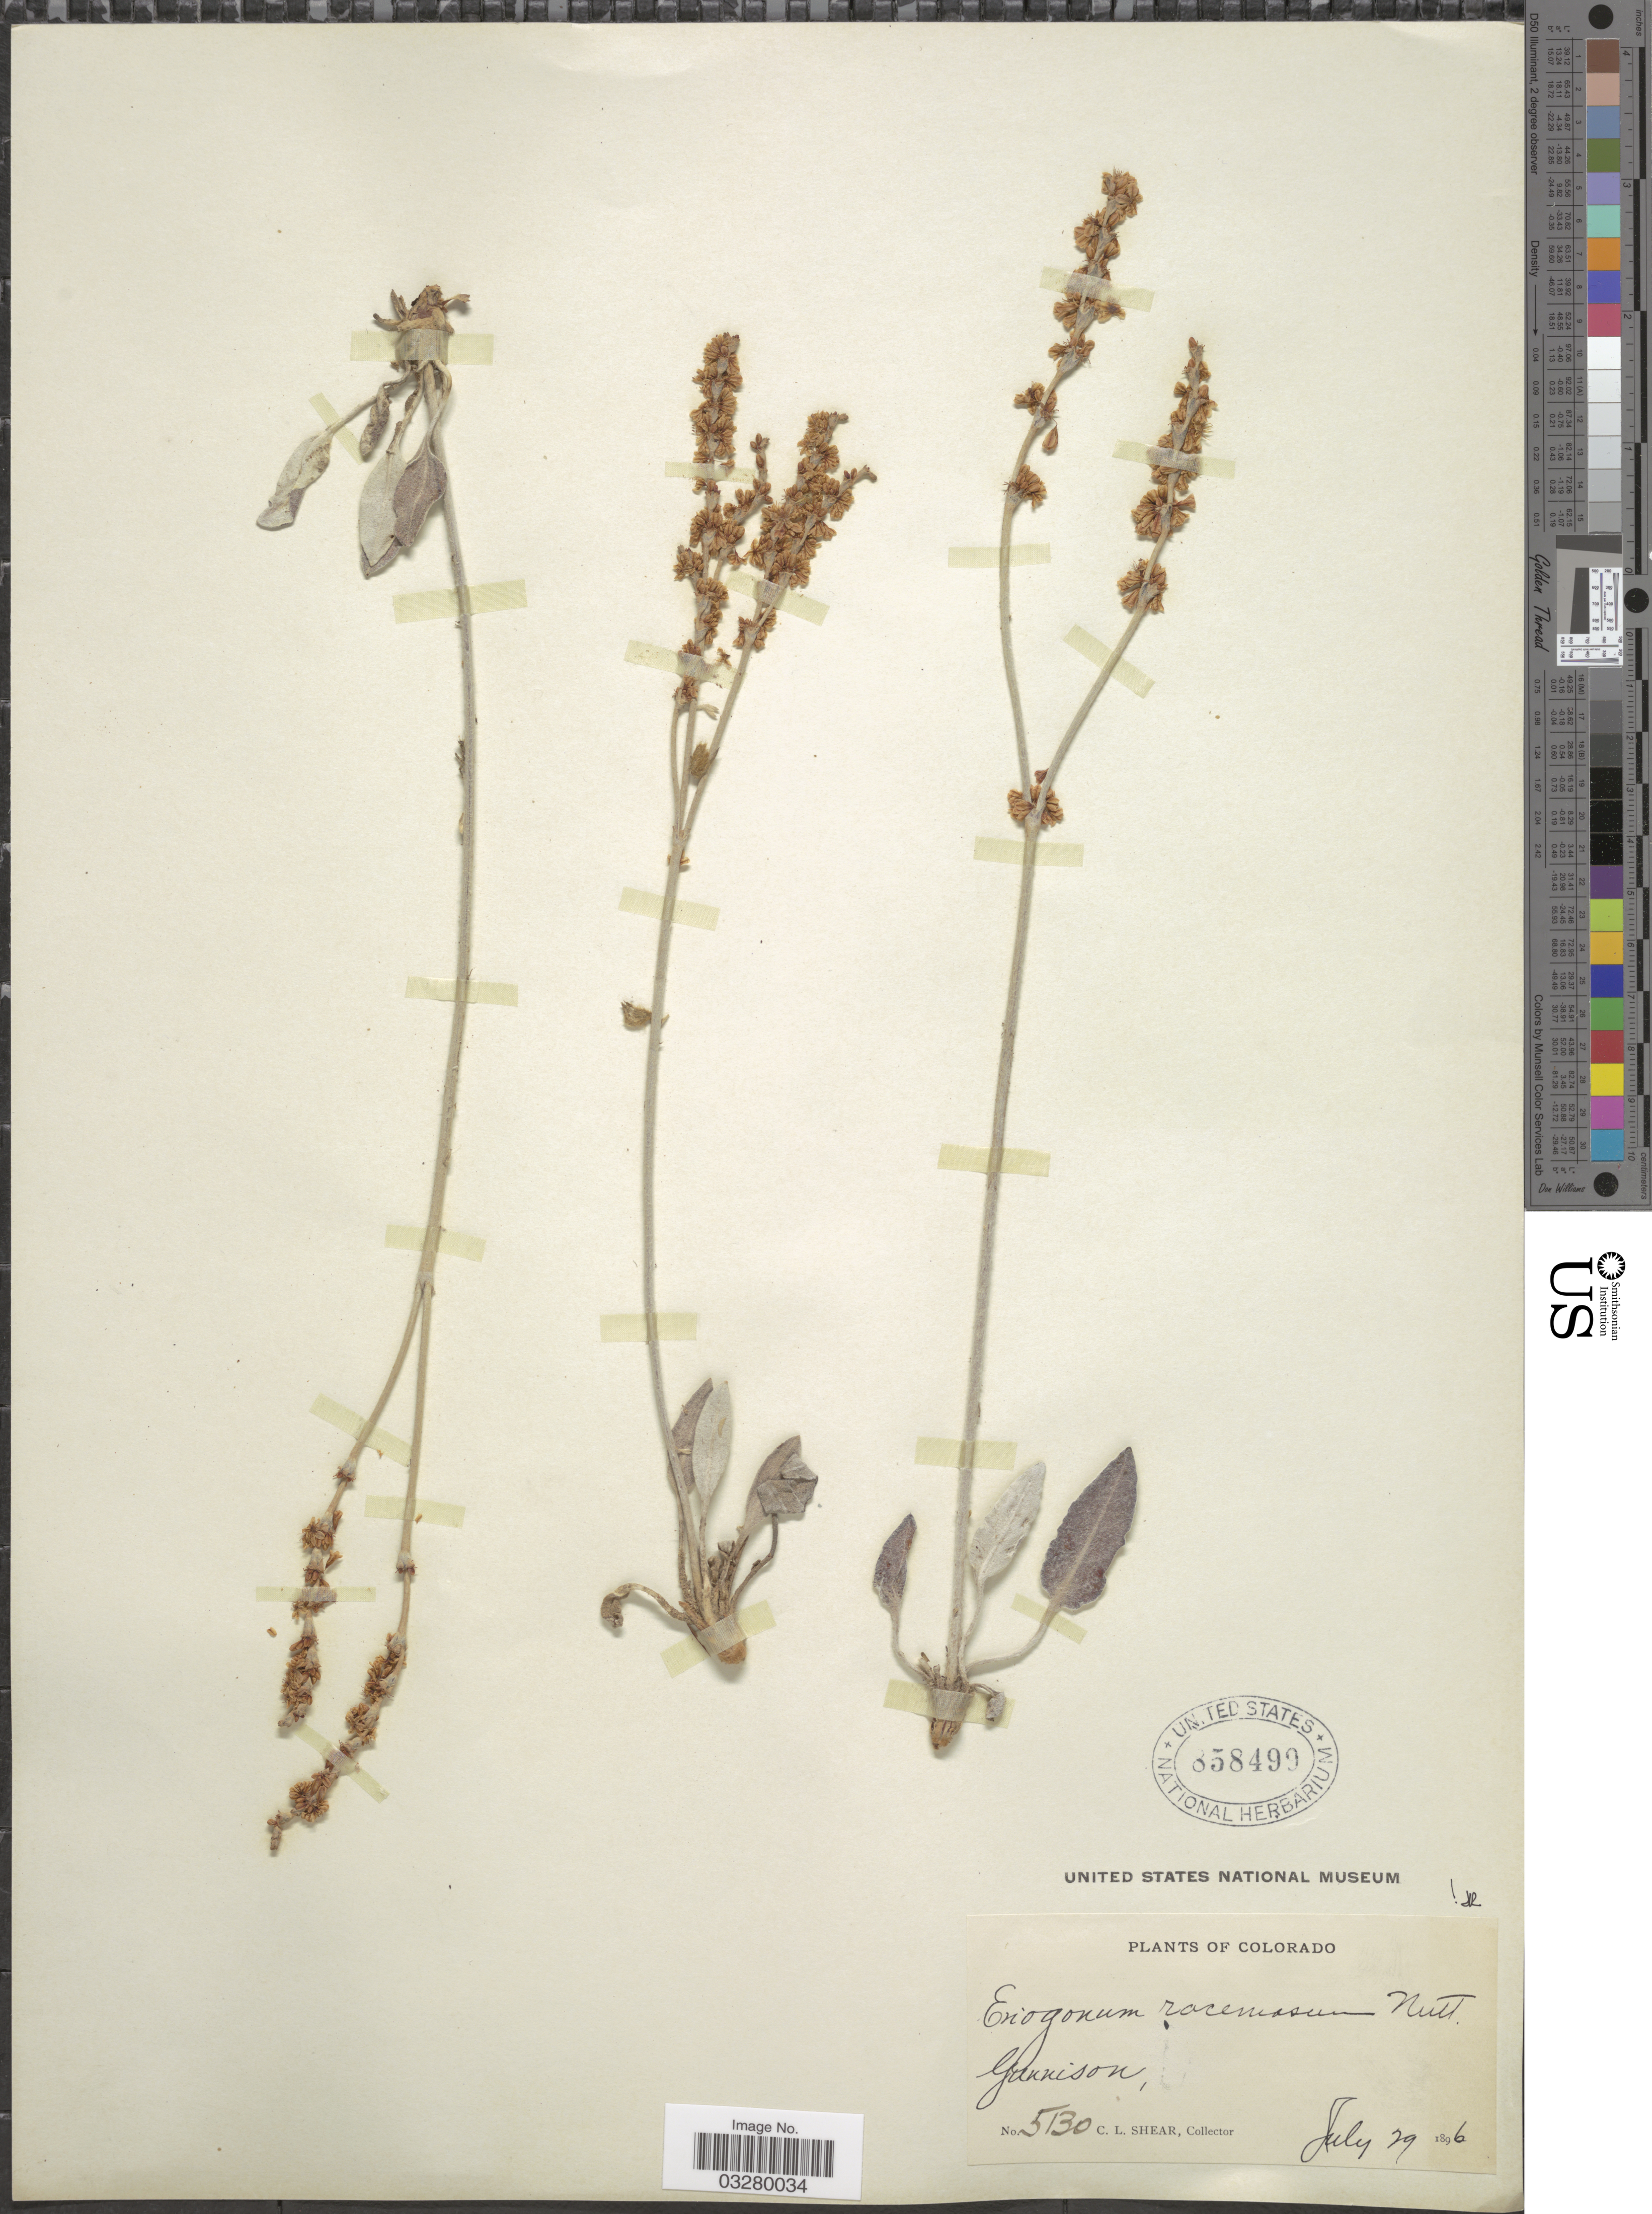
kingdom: Plantae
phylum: Tracheophyta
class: Magnoliopsida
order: Caryophyllales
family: Polygonaceae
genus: Eriogonum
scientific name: Eriogonum racemosum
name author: Nutt.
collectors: C. L. Shear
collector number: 5130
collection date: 1896-07-29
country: United States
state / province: Colorado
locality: Gunnison.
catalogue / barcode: US 858499